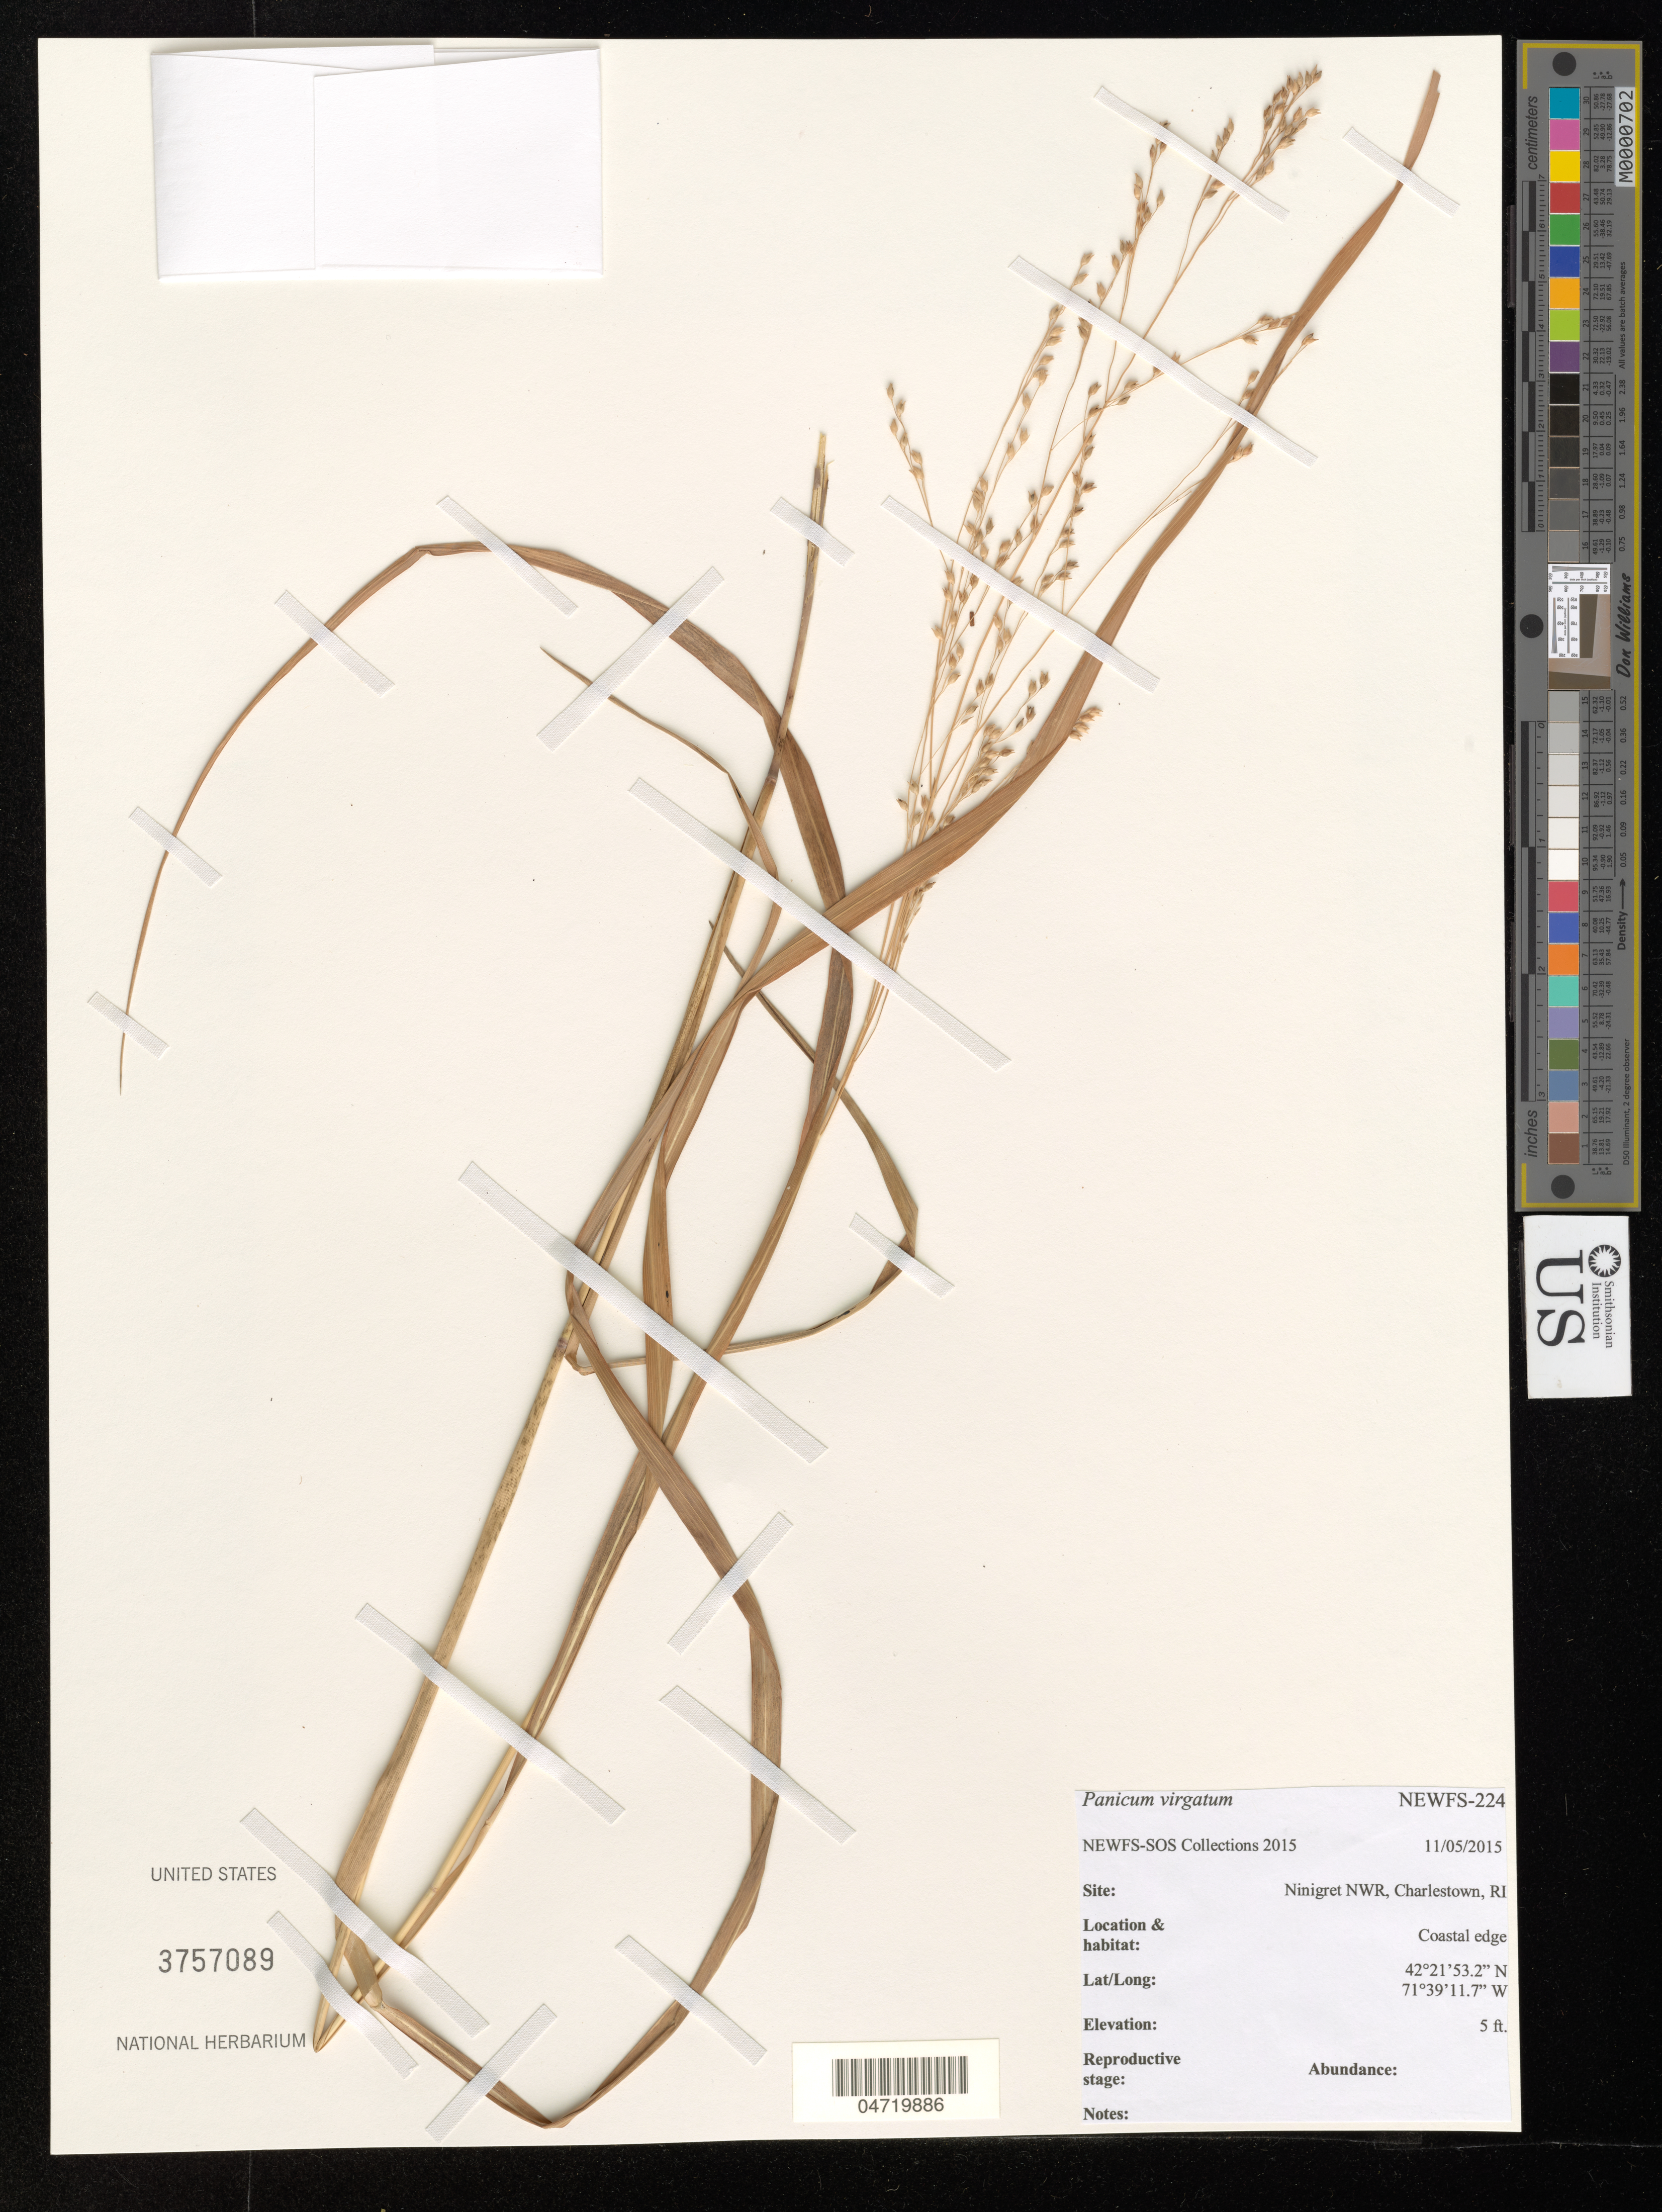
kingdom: Plantae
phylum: Tracheophyta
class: Liliopsida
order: Poales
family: Poaceae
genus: Panicum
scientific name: Panicum virgatum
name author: L.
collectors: NEWFS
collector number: NEWFS-224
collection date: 2015-11-05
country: United States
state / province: Rhode Island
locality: Ninigret NWR, Charlestown.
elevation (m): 2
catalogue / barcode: US 3757089